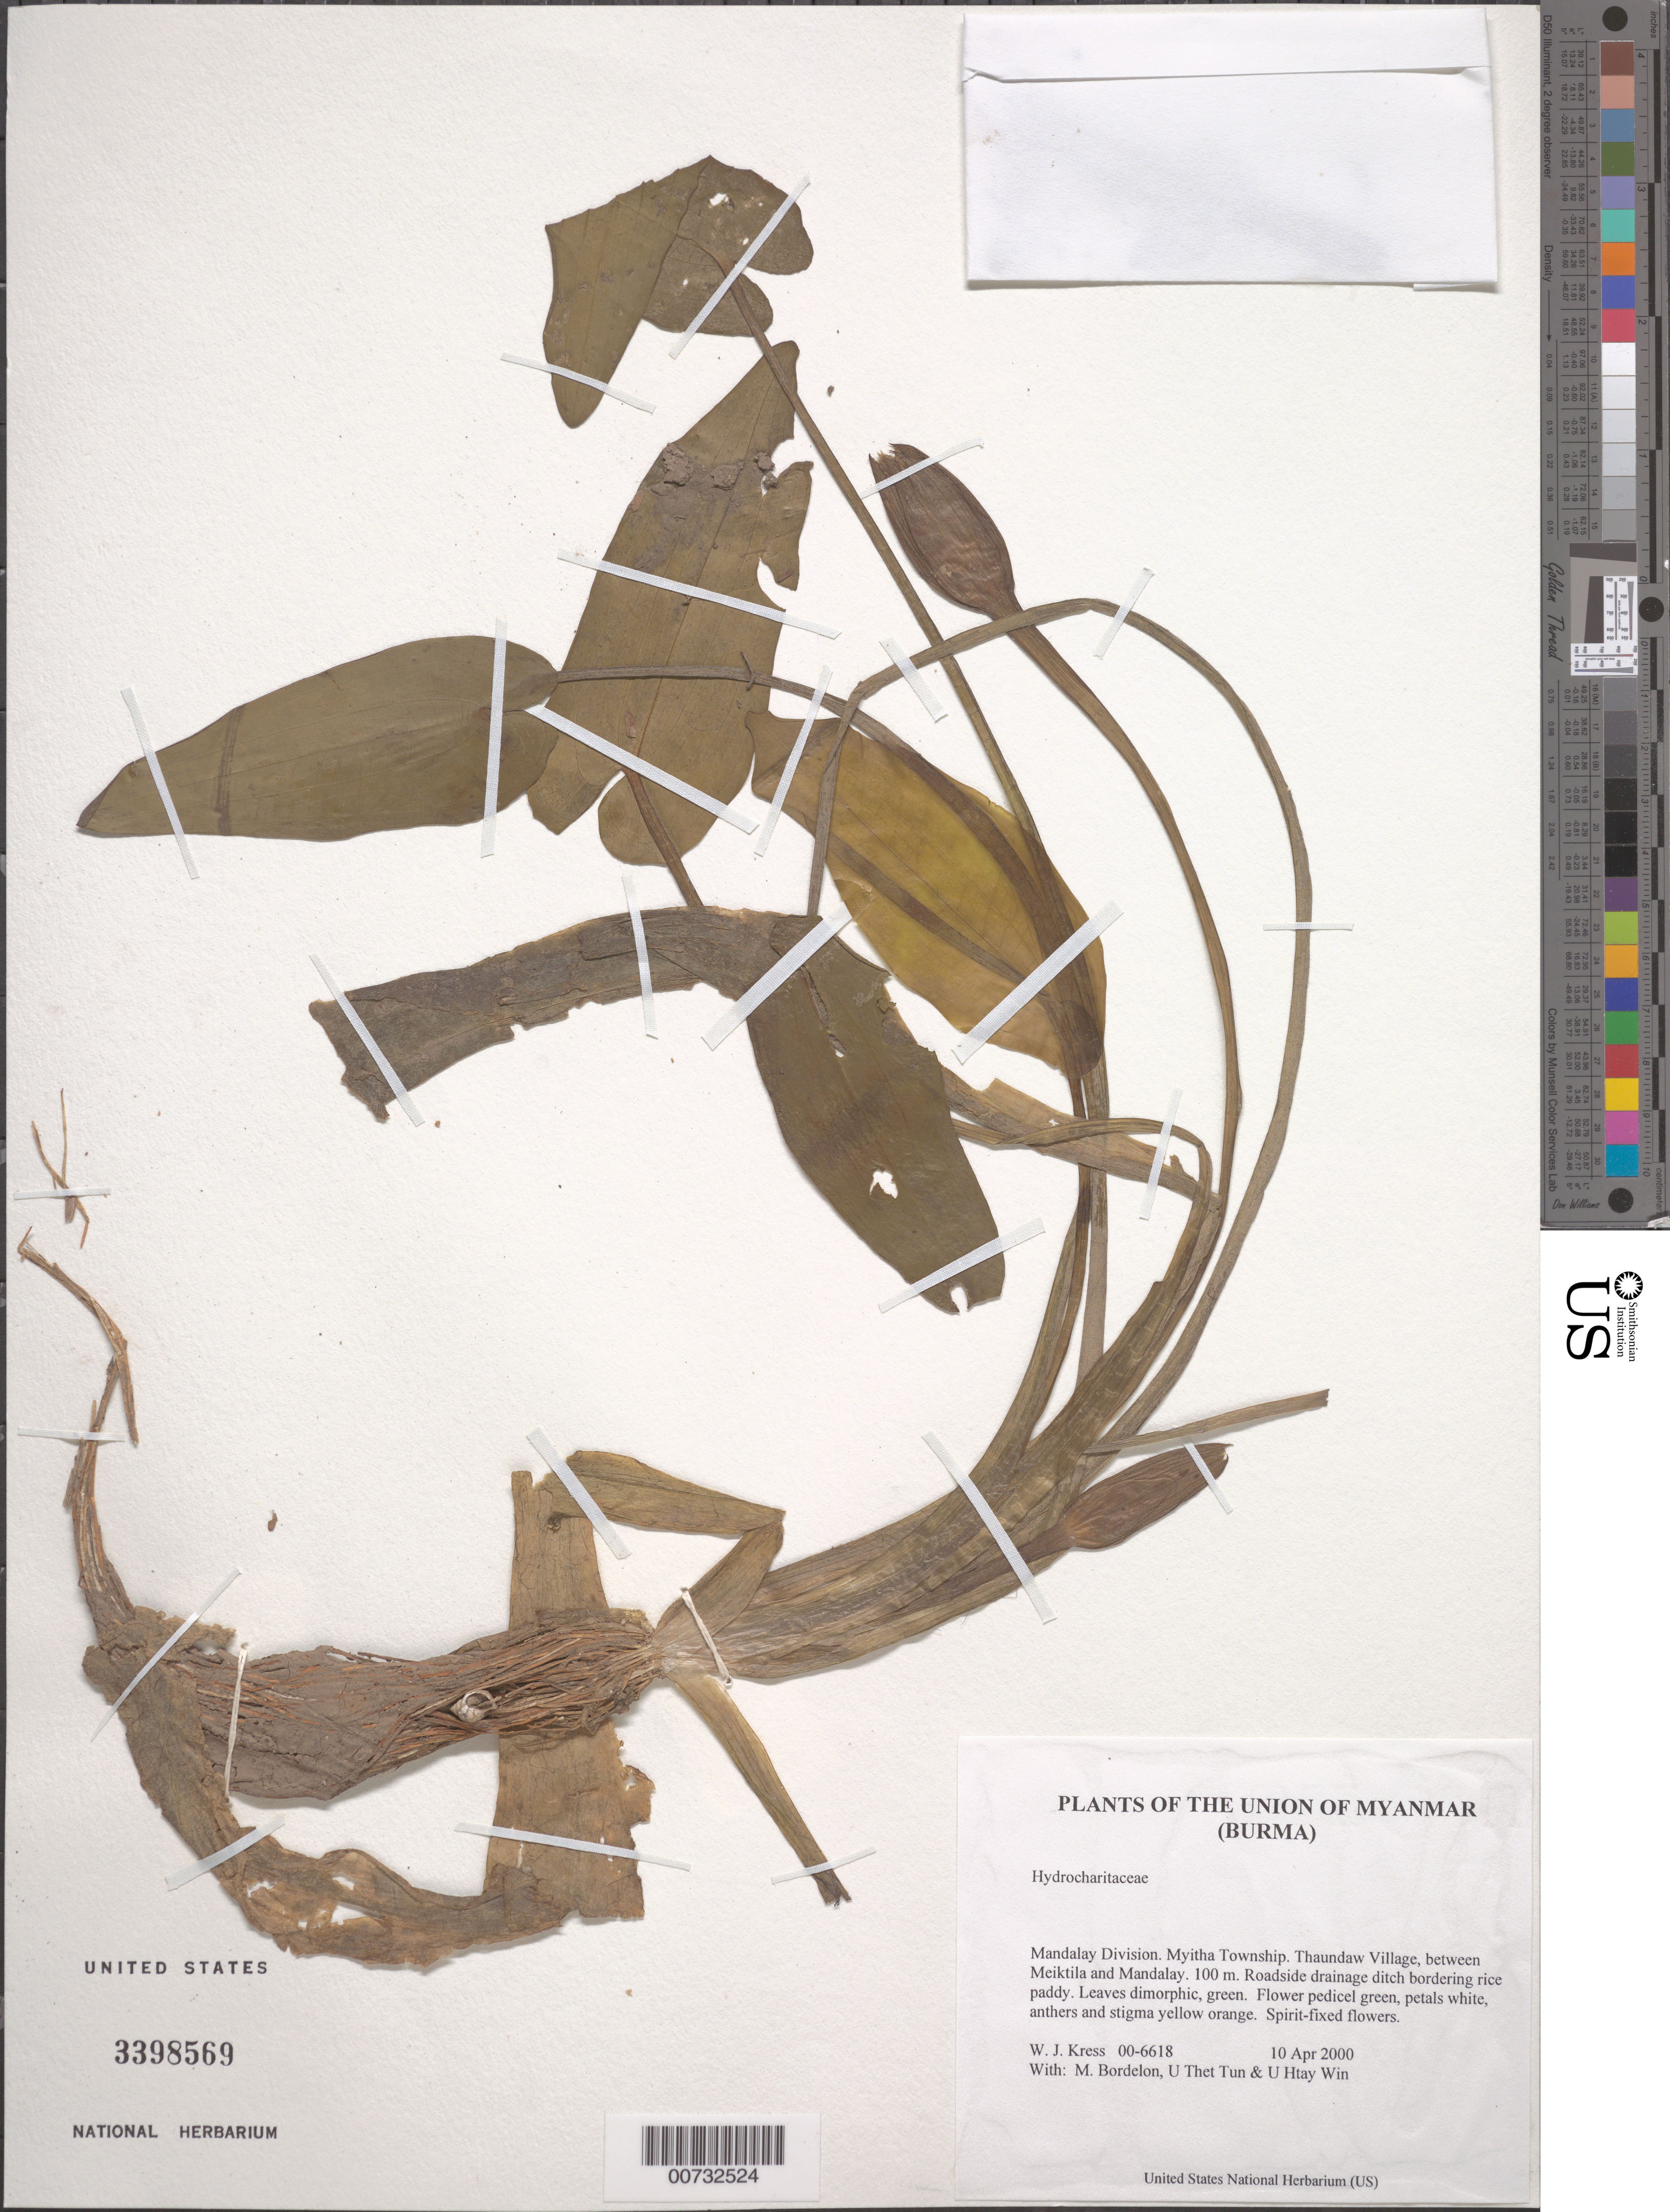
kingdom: Plantae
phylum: Tracheophyta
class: Liliopsida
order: Alismatales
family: Hydrocharitaceae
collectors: W. J. Kress, M. Bordelon, Thet Htun & U Htay Win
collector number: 00-6618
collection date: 2000-04-10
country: Myanmar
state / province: Mandalay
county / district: Myitha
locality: Thaundaw Village, between Meiktila and Mandalay.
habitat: Roadside drainage ditch bordering rice paddy.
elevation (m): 100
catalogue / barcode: US 3398569